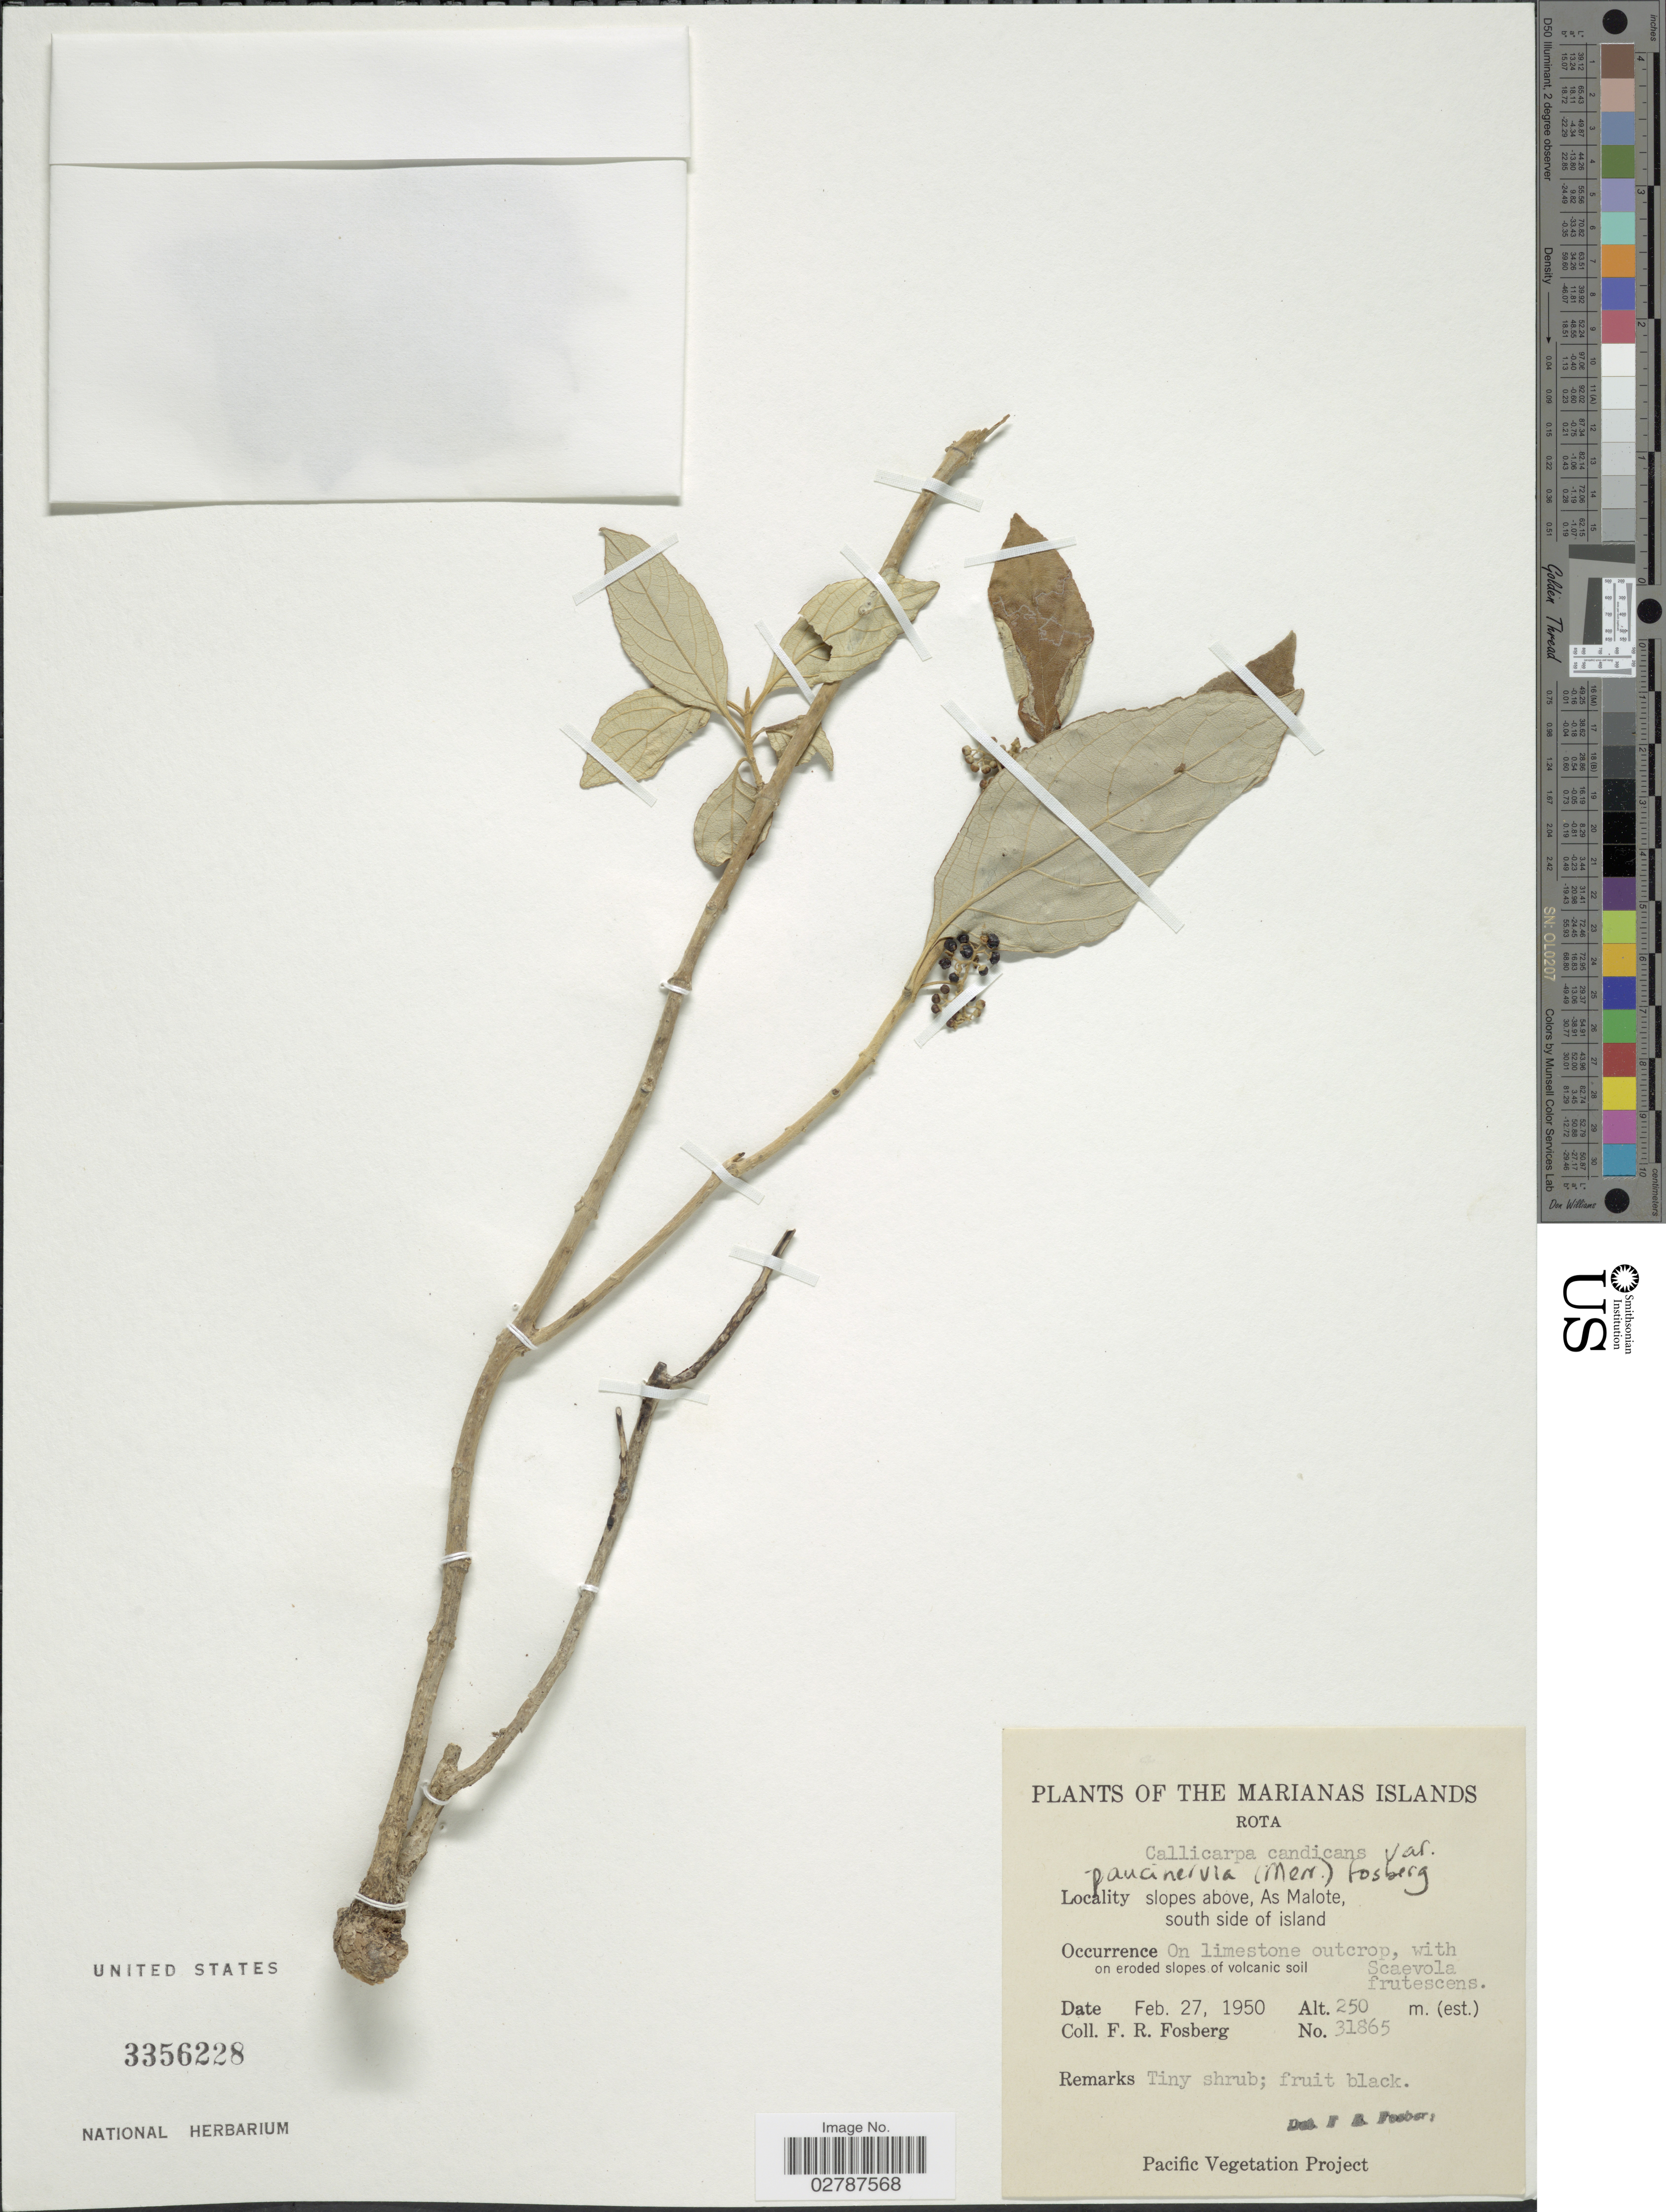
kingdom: Plantae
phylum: Tracheophyta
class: Magnoliopsida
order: Lamiales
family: Lamiaceae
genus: Callicarpa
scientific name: Callicarpa candicans var. paucinervia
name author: (Merr.) Fosberg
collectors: F. R. Fosberg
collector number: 31865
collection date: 1950-02-27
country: Northern Mariana Islands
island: Rota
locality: Rota. Slopes above, As Malote, south side of island.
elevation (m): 250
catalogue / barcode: US 3356228